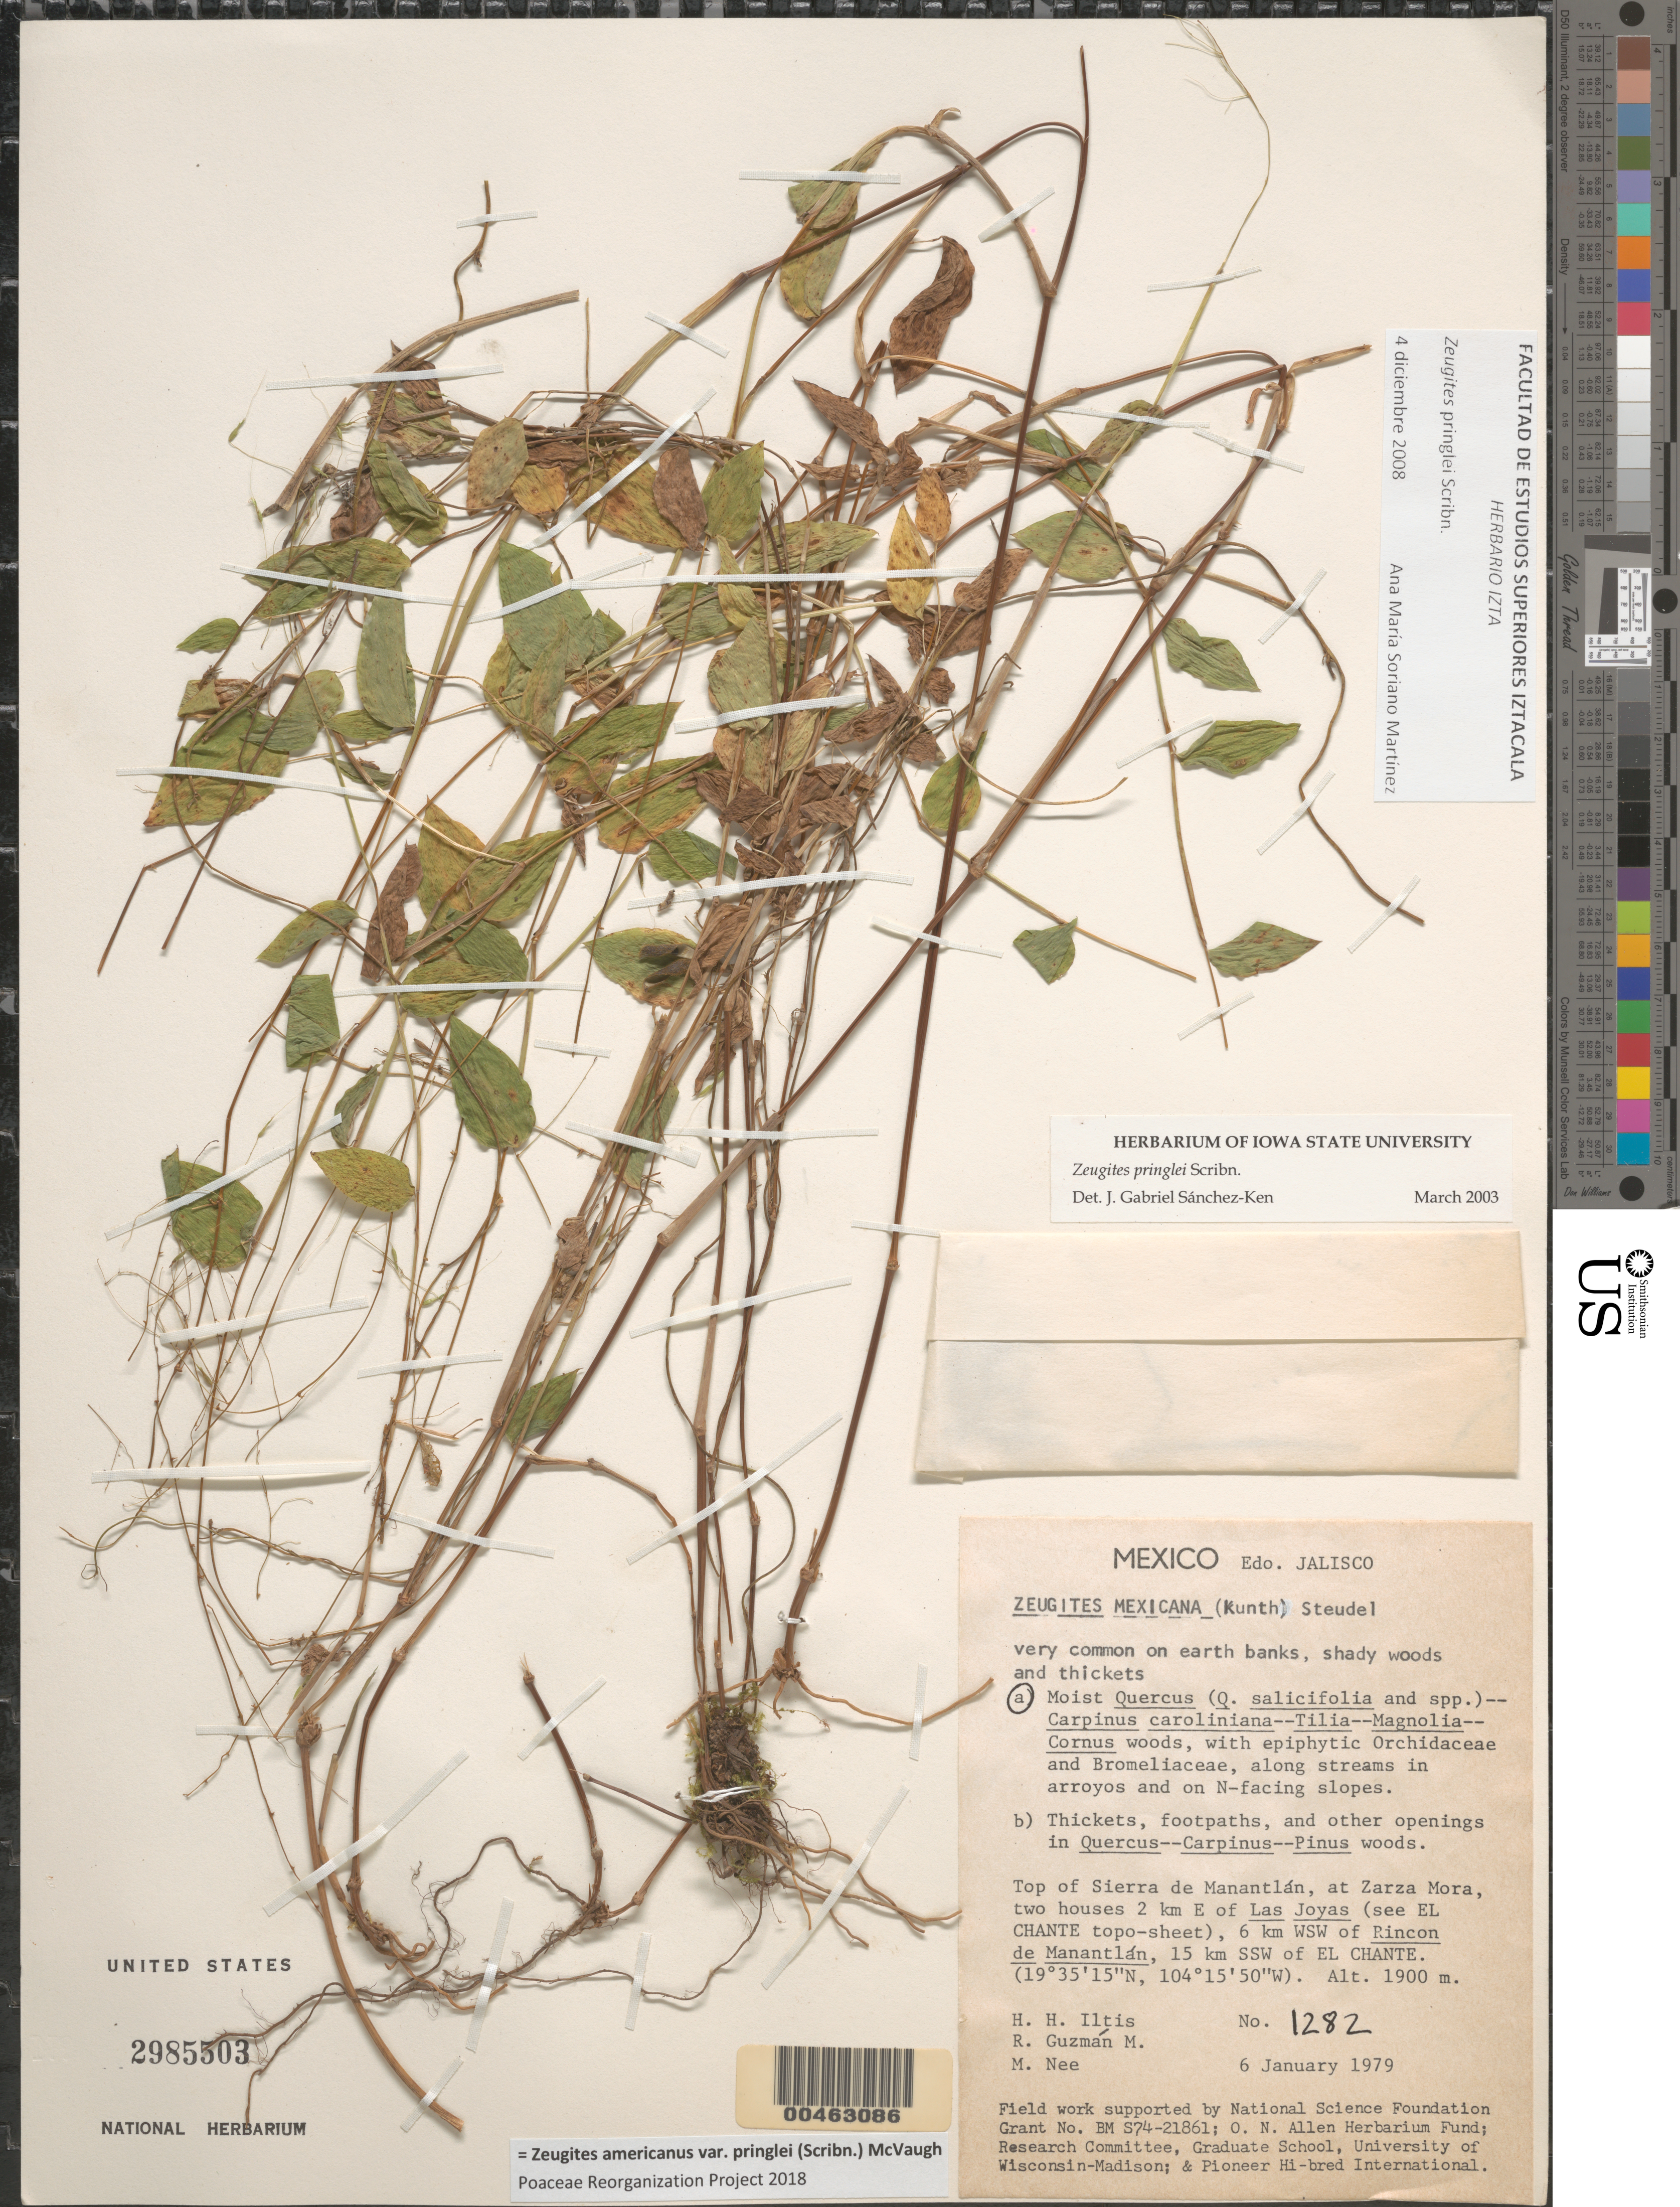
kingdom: Plantae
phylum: Tracheophyta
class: Liliopsida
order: Poales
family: Poaceae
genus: Zeugites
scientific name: Zeugites americanus var. pringlei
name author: (Scribn.) McVaugh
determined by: Poaceae Reorganization Project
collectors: H. H. Iltis, R. Guzm n-M. & M. Nee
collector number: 1282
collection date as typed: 6 Jan 1979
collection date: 1979-01-06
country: Mexico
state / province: Jalisco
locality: Top of Sierra de Manantlán, at Zarza Mora, 2 houses 2 km E of La Joyas, 6 km WSW of Rincon de Manantlán, 15 km SSW of El Chante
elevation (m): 1900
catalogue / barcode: US 2985503